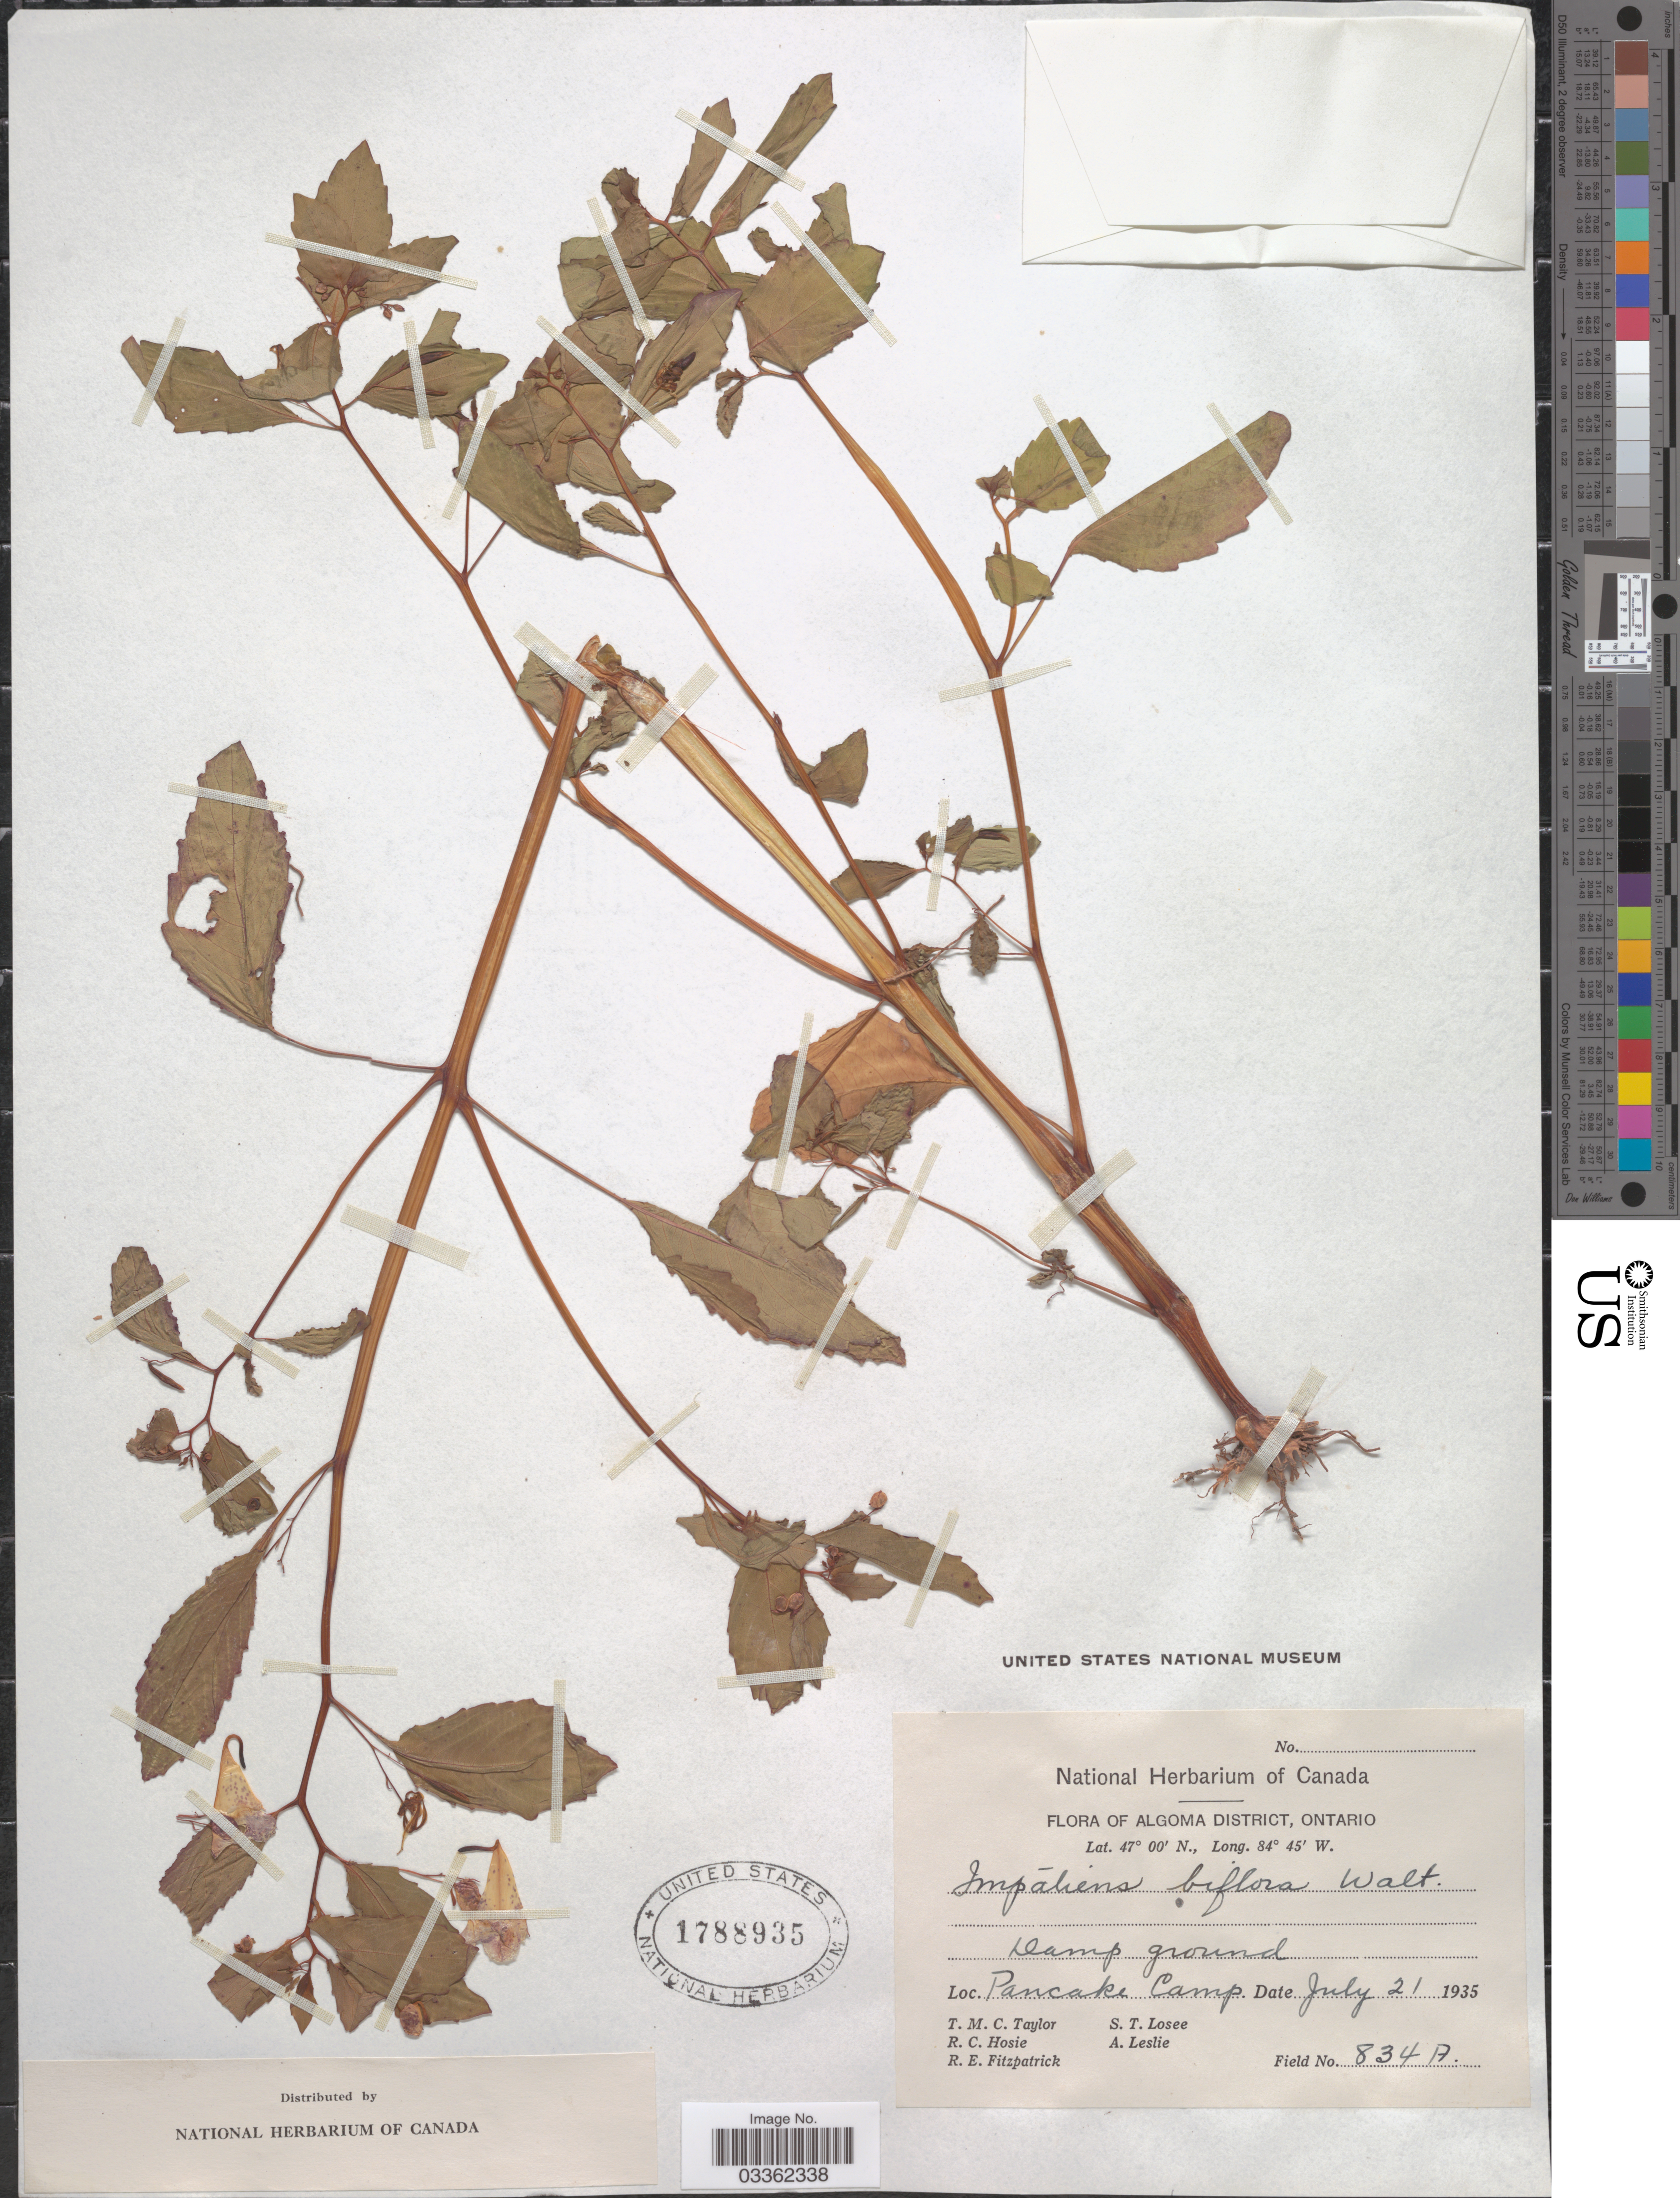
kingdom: Plantae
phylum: Tracheophyta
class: Magnoliopsida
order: Ericales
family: Balsaminaceae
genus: Impatiens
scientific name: Impatiens capensis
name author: Meerb.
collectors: T. M. C. Taylor, R. Hosie, R. Fitzpatrick, S. Losee & A. Leslie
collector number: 834A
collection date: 1935-07-21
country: Canada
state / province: Ontario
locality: Algoma District, Pancake Camp.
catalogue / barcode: US 1788935